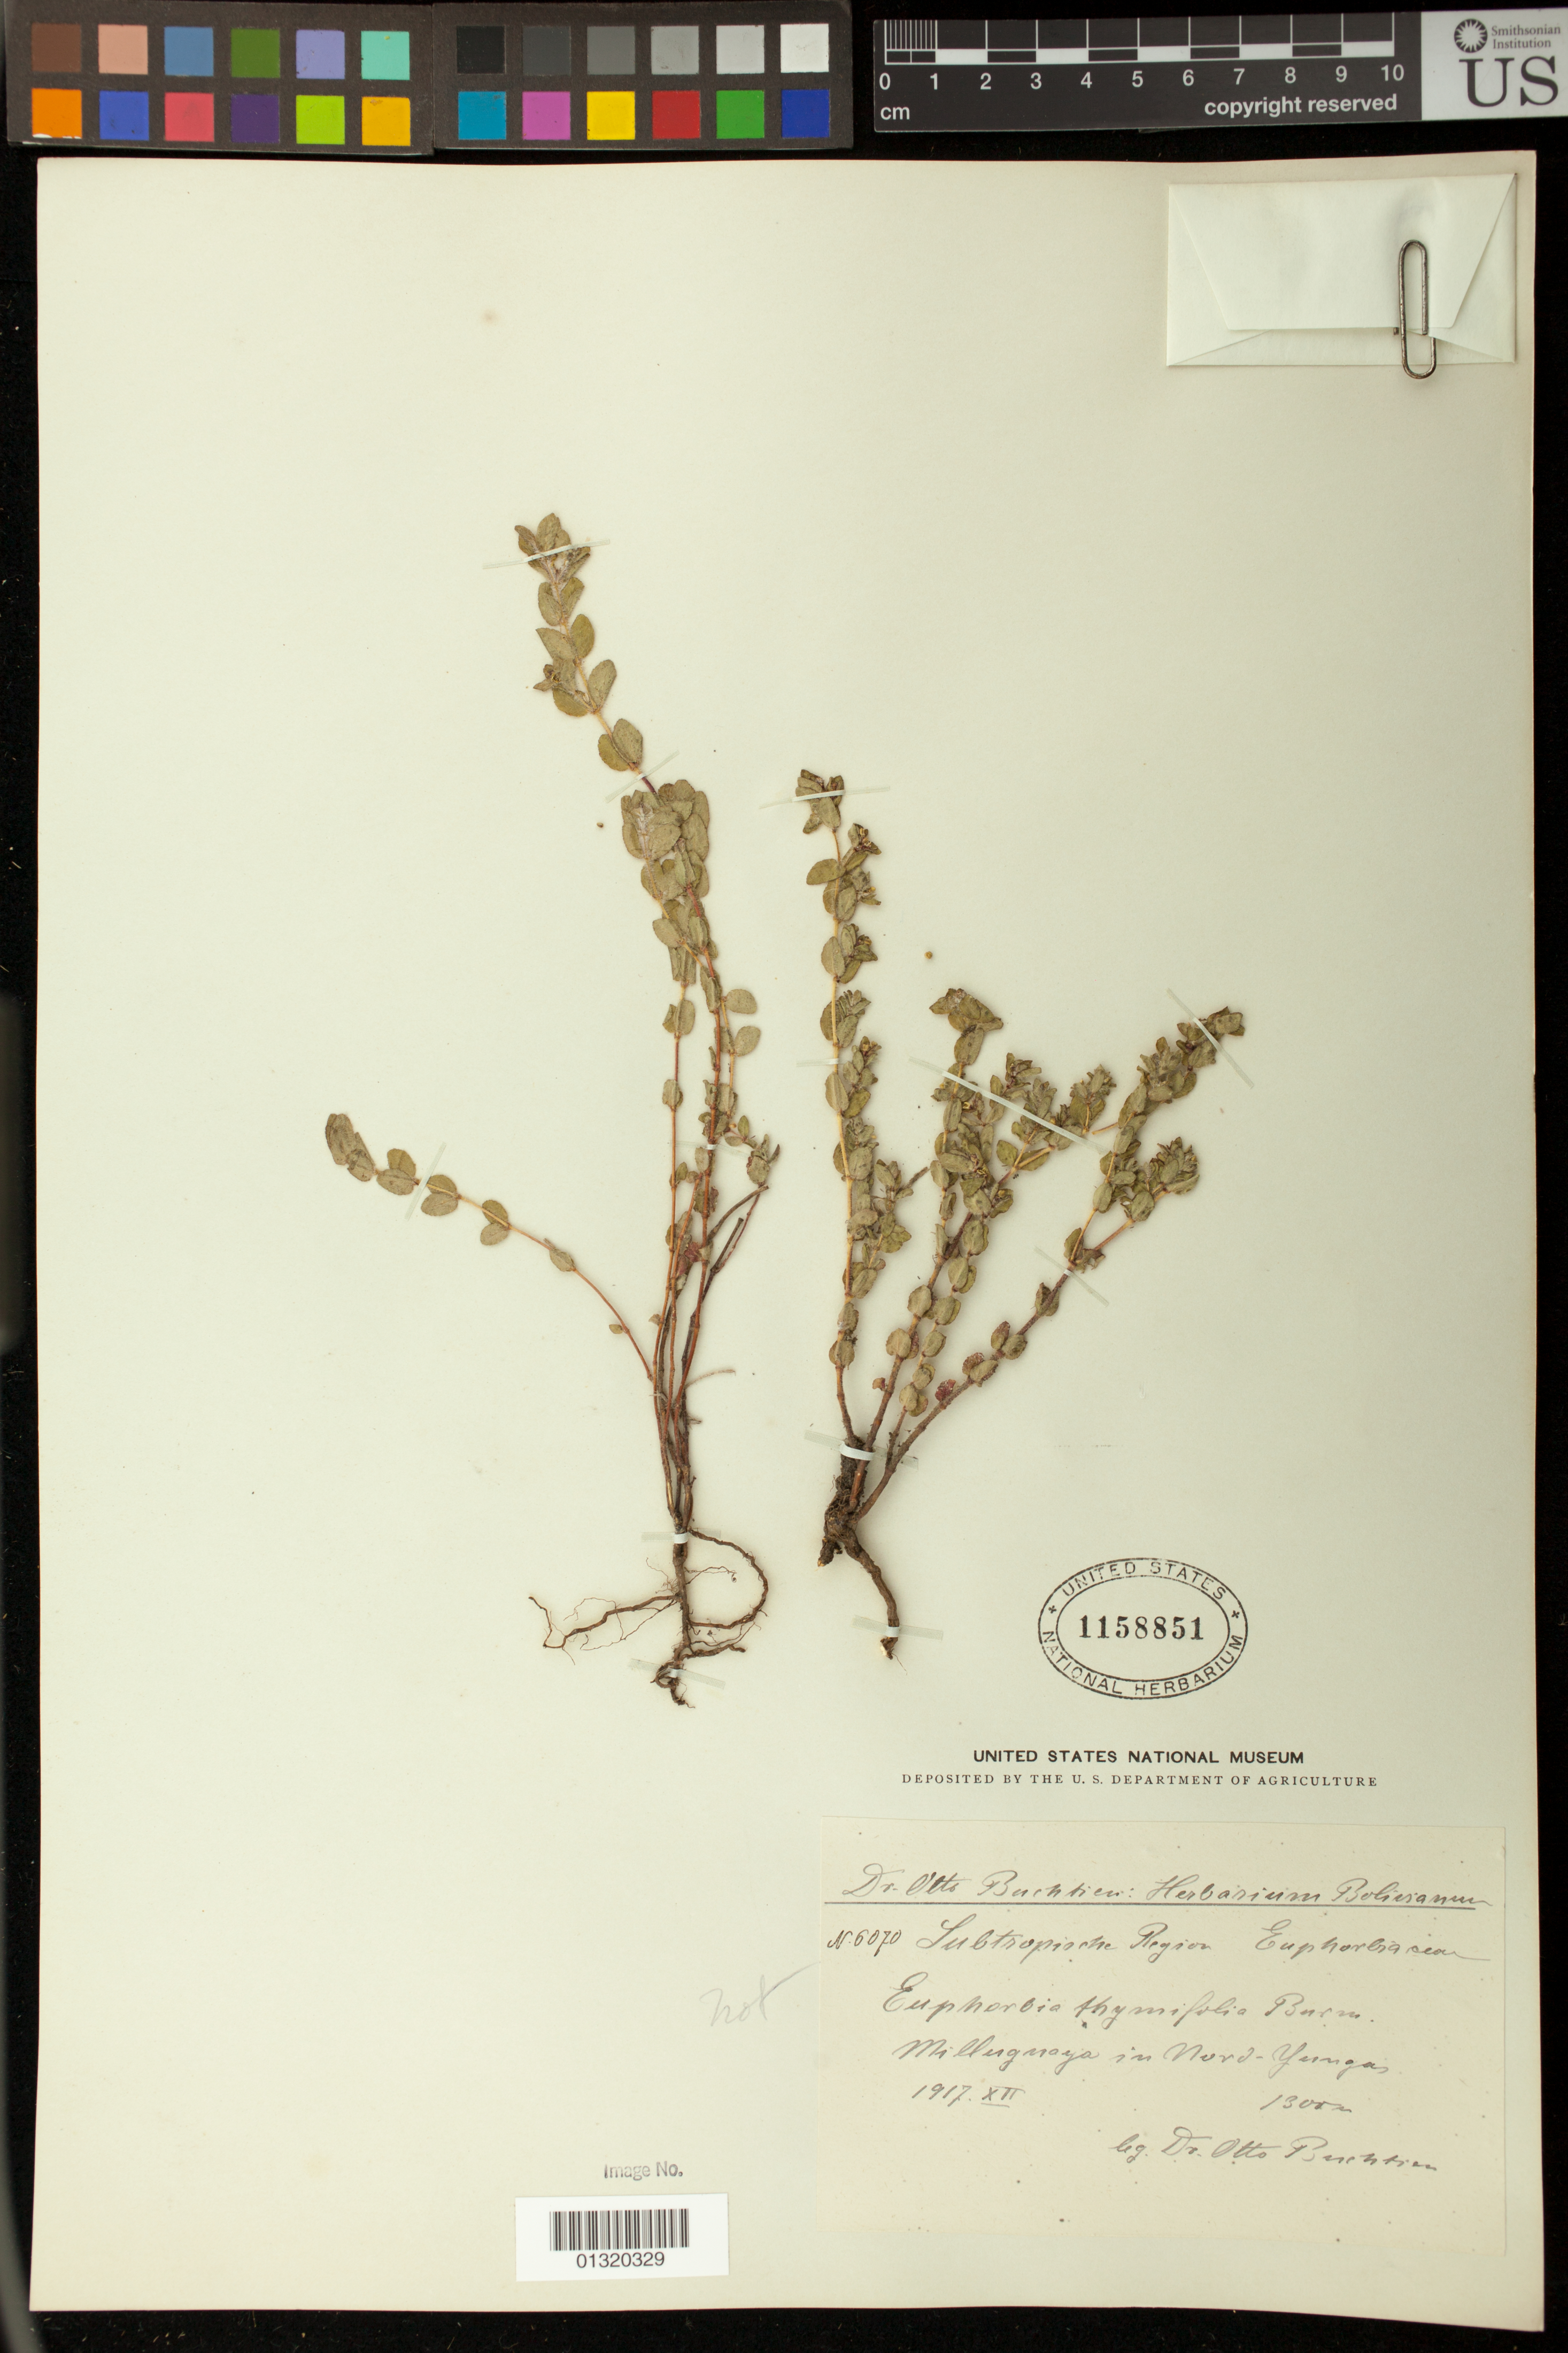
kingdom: Plantae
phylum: Tracheophyta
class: Magnoliopsida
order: Malpighiales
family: Euphorbiaceae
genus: Euphorbia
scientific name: Euphorbia lorentzii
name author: Müll. Arg.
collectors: O. Buchtien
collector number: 6070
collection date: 1917-12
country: Bolivia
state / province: La Paz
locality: Millugnaya in Nord-Yungas; [Nor Yungas]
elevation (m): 1300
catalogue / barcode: US 1158851